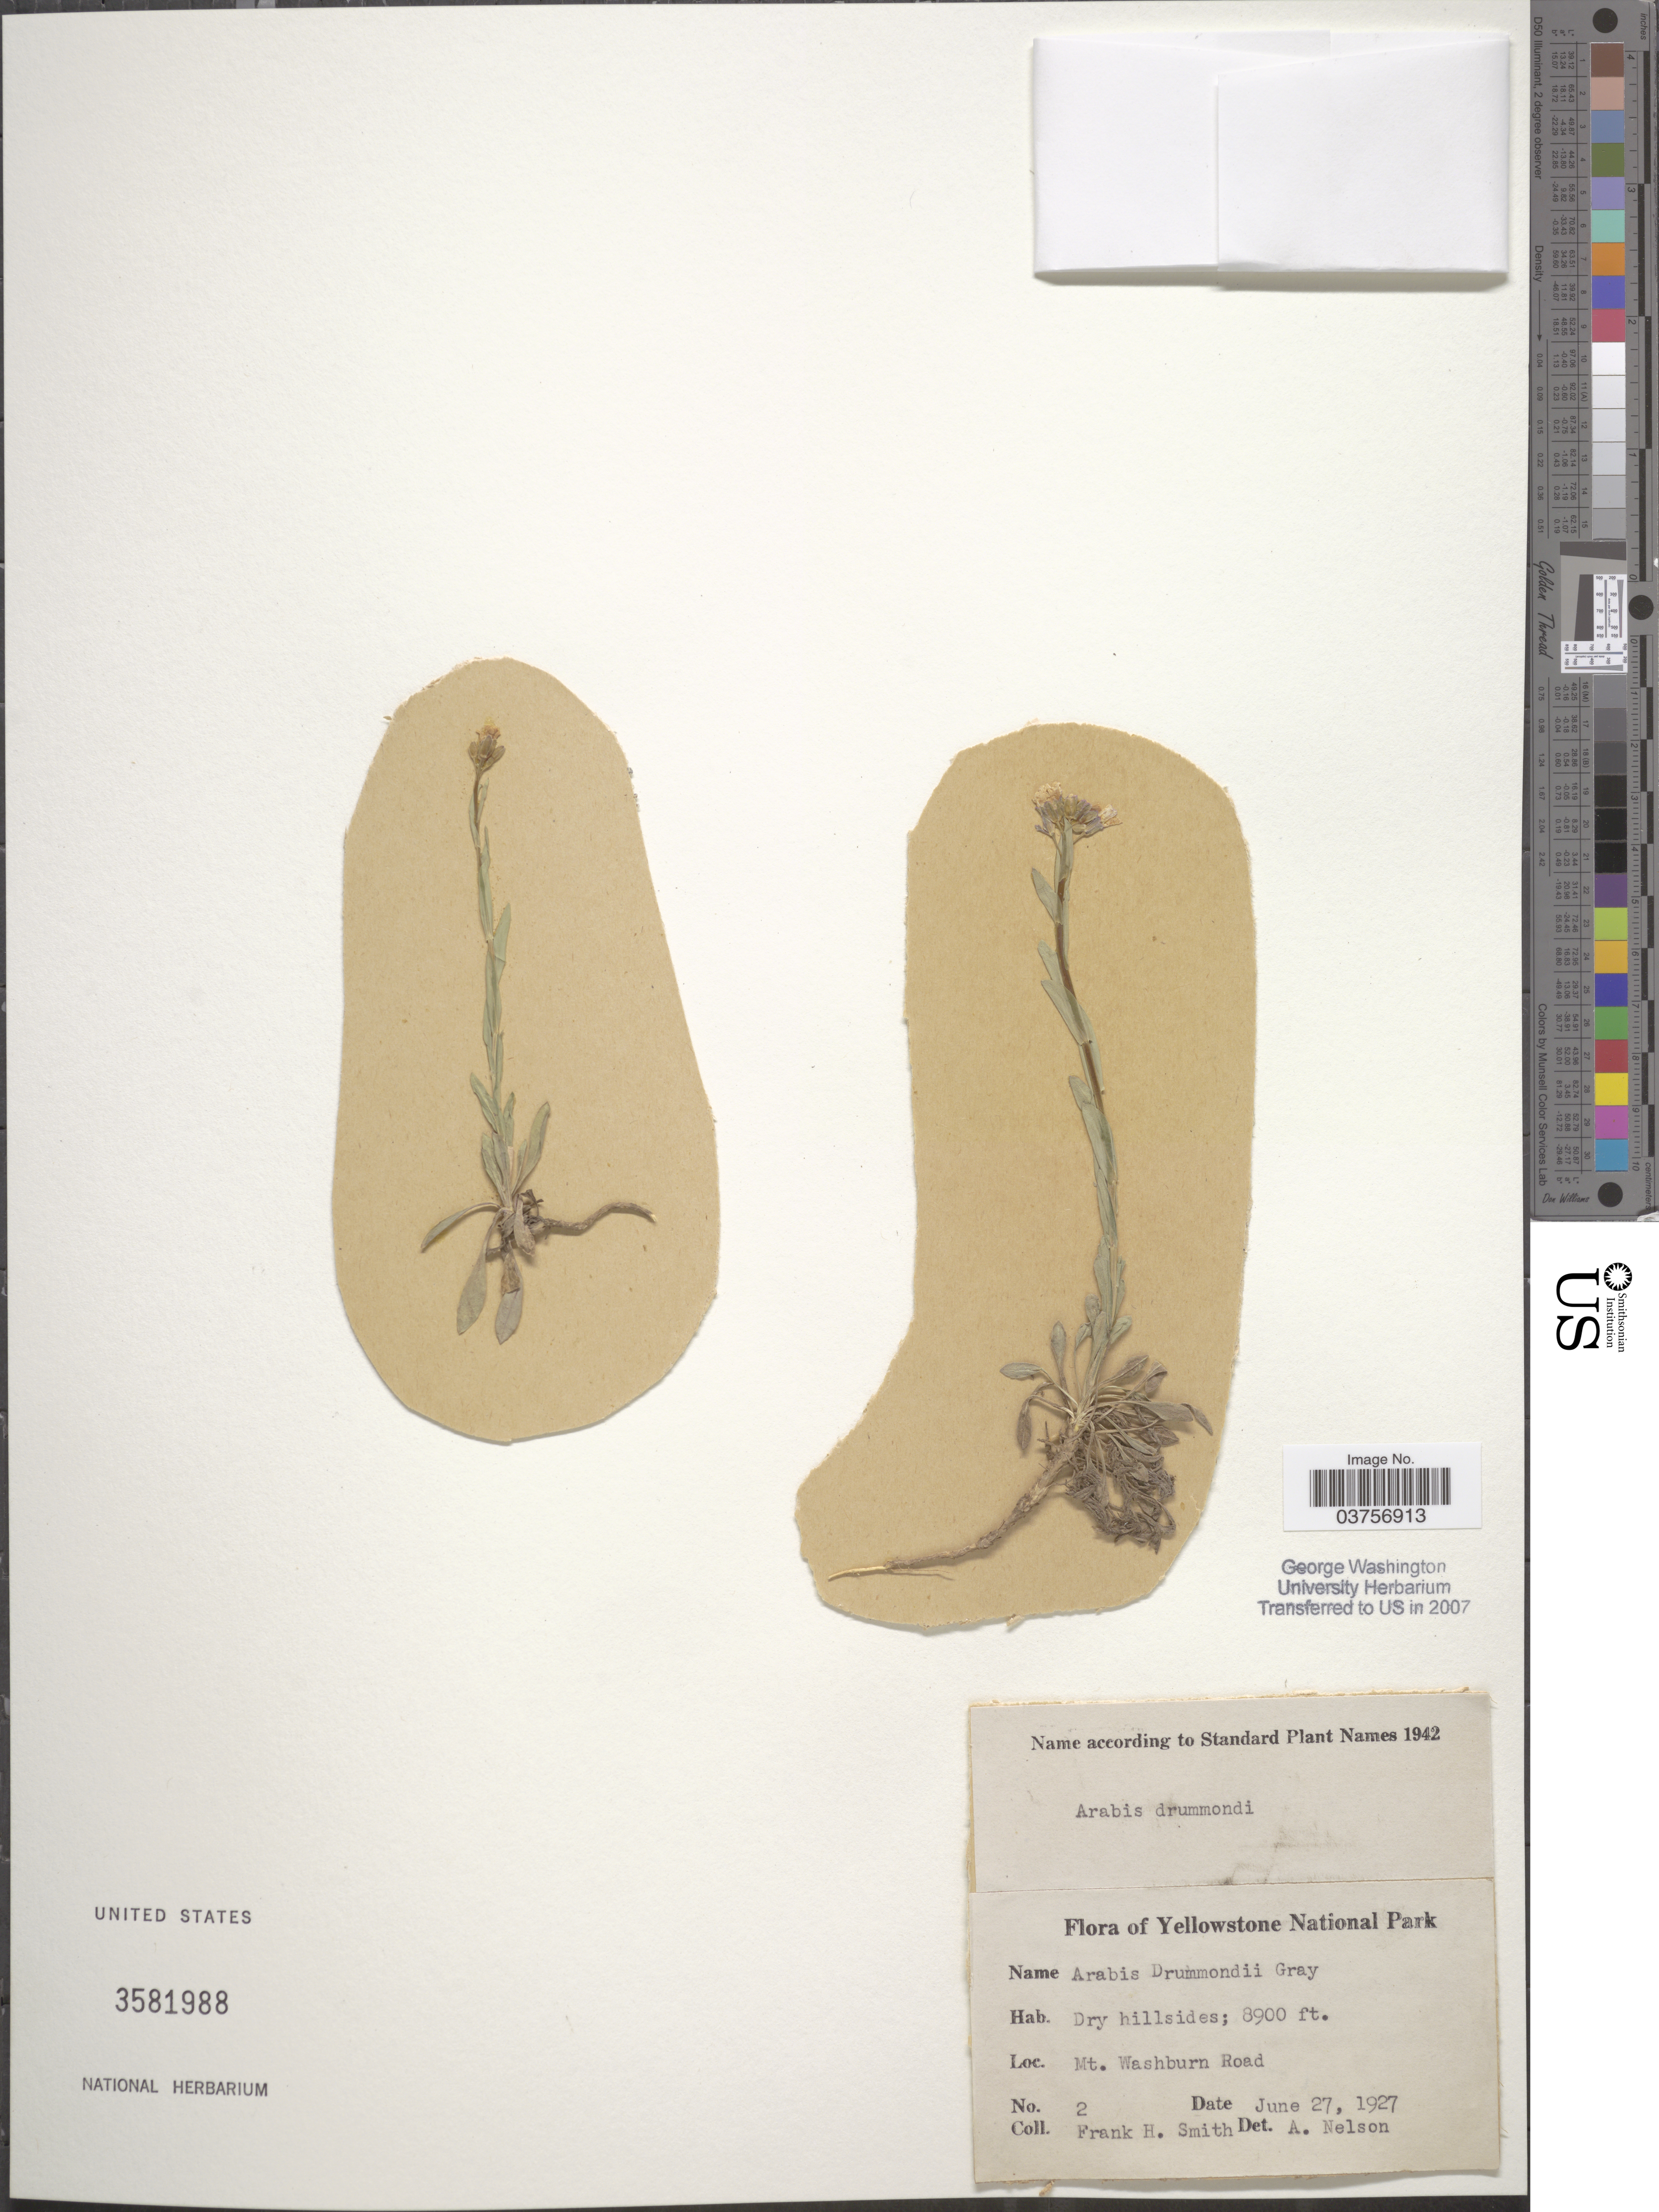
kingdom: Plantae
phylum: Tracheophyta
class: Magnoliopsida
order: Brassicales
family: Brassicaceae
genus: Arabis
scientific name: Arabis drummondii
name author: A. Gray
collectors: F. Smith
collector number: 2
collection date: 1927-06-27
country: United States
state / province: Wyoming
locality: Yellowstone National Park. Dry hillsides. Mt. Washburn Road.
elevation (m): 2713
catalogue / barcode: US 3581988